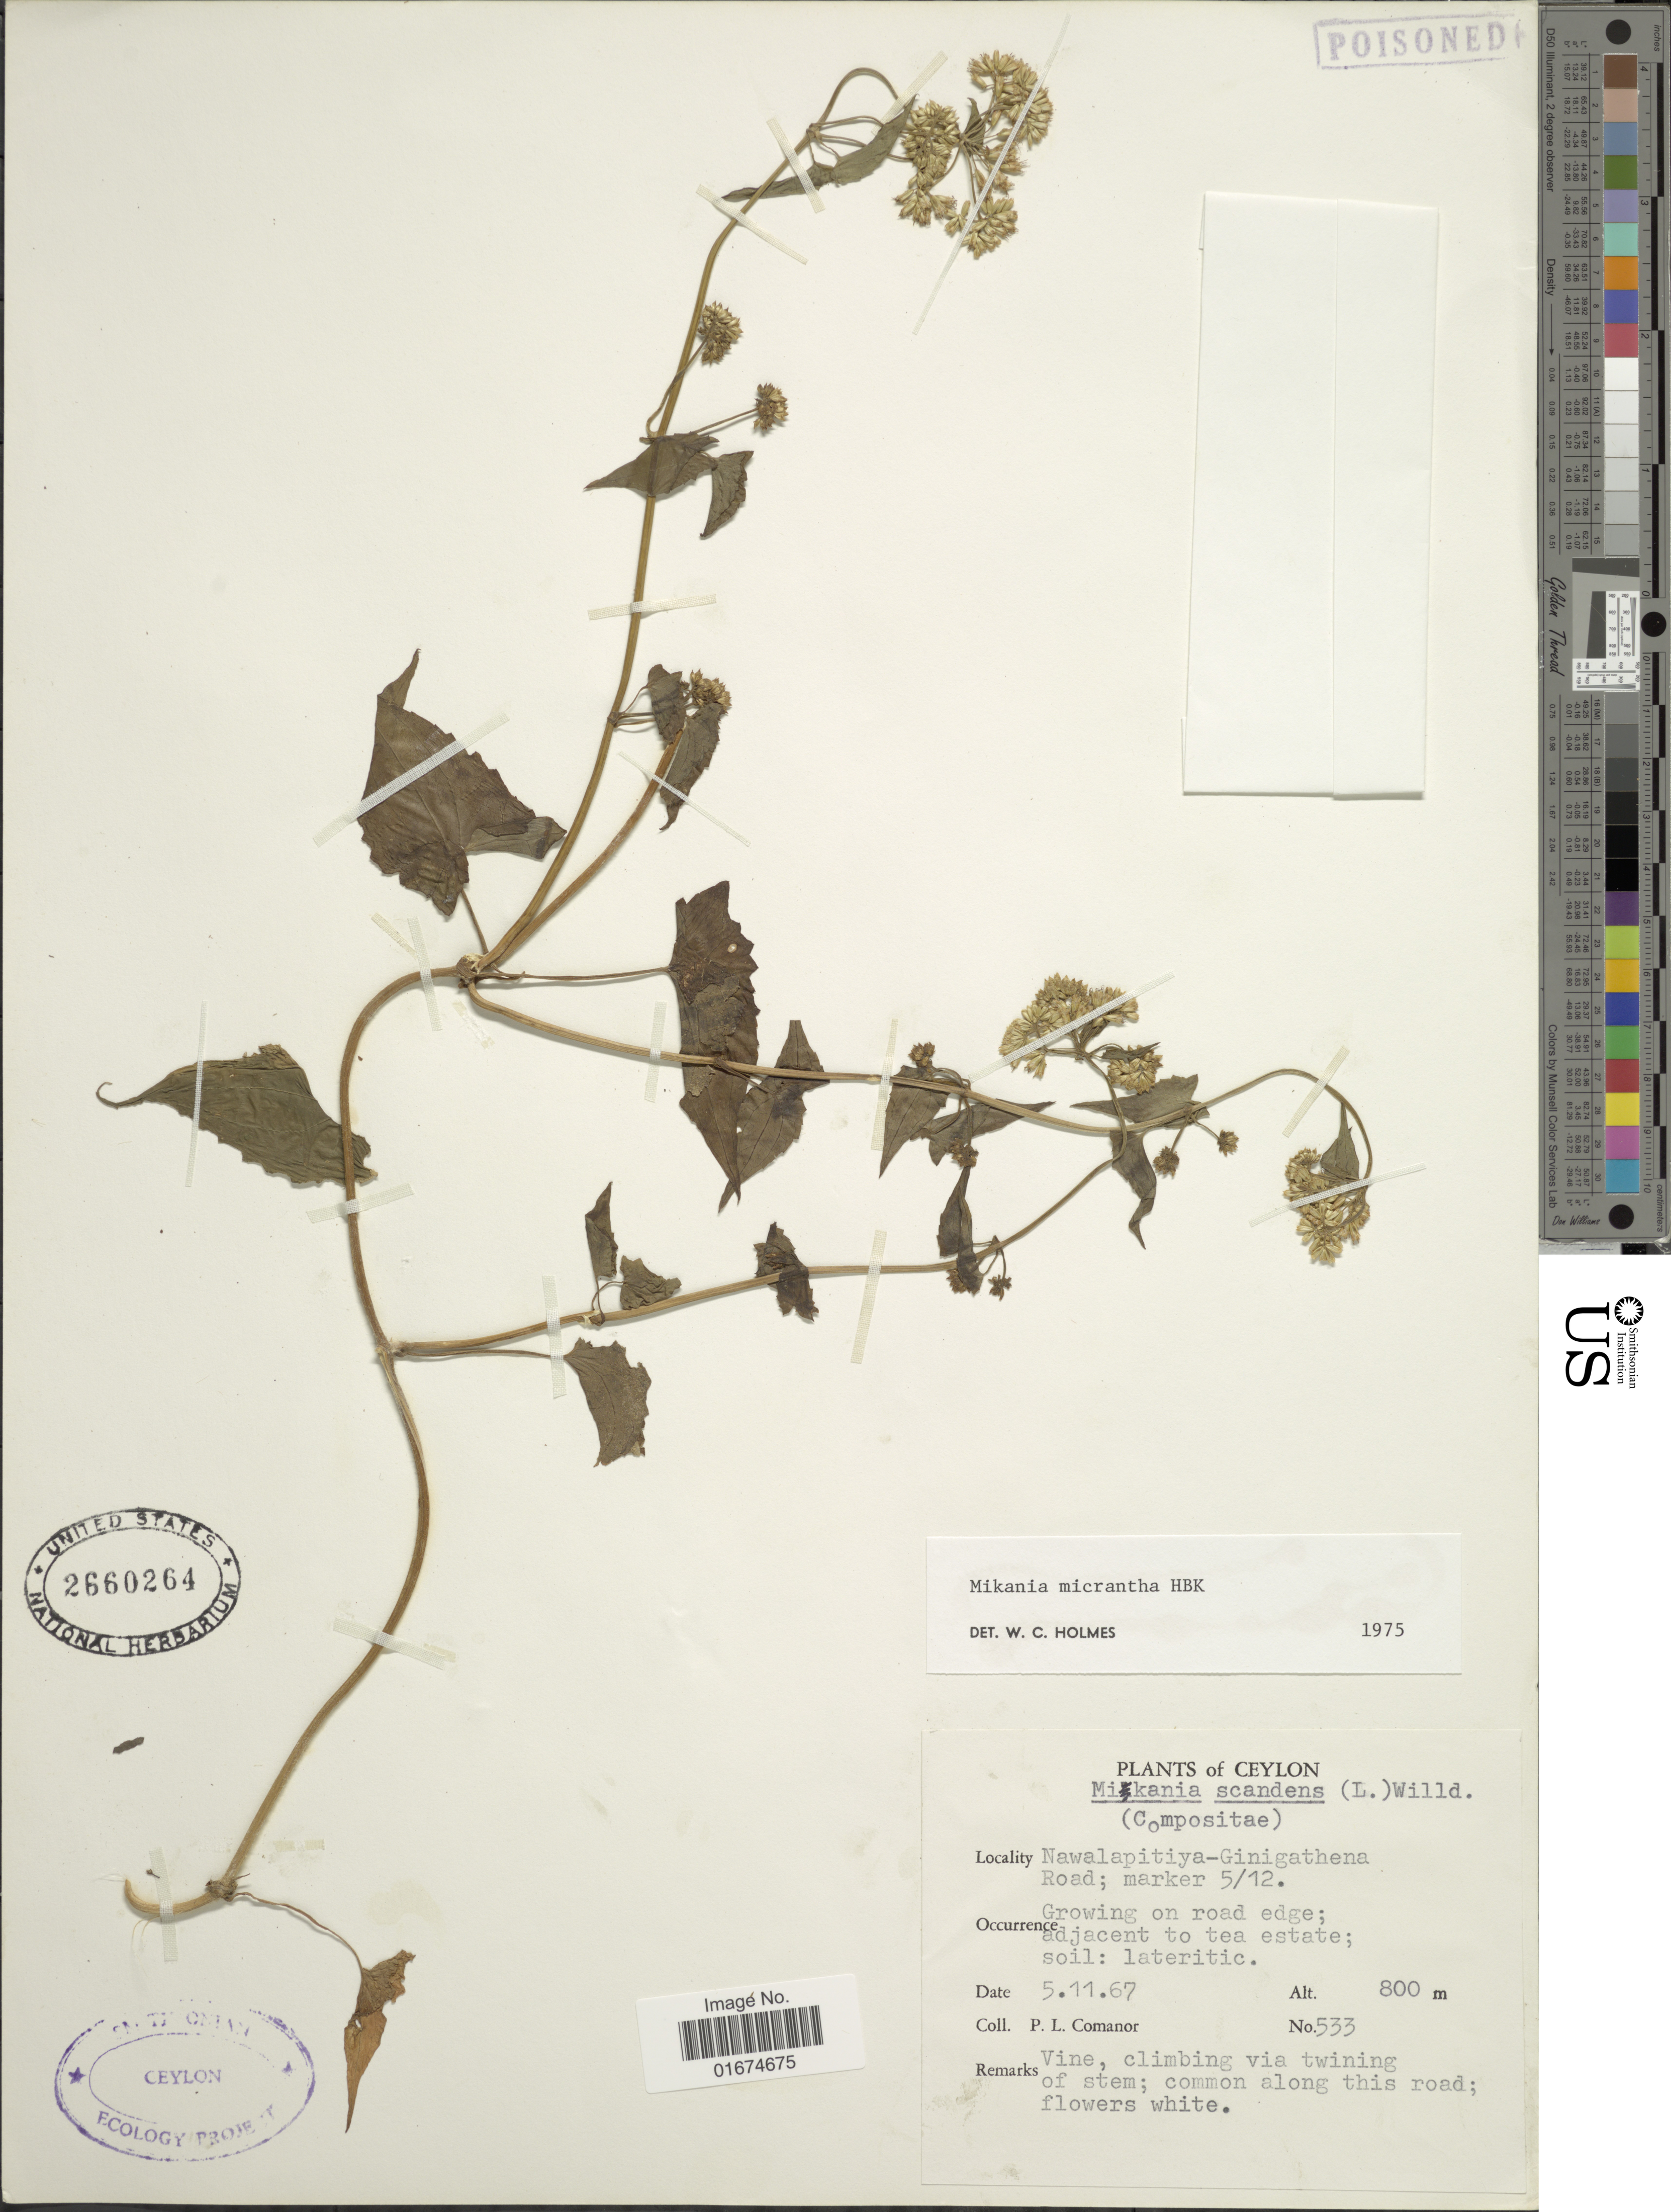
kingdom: Plantae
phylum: Tracheophyta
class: Magnoliopsida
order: Asterales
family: Asteraceae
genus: Mikania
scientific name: Mikania micrantha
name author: Kunth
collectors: P. Comanor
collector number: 533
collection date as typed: Transcribed d/m/y: 5/11/67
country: Sri Lanka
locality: Ceylon, Nawalapitiya - Ginigathena Road; marker 5/12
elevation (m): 800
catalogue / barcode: US 2660264